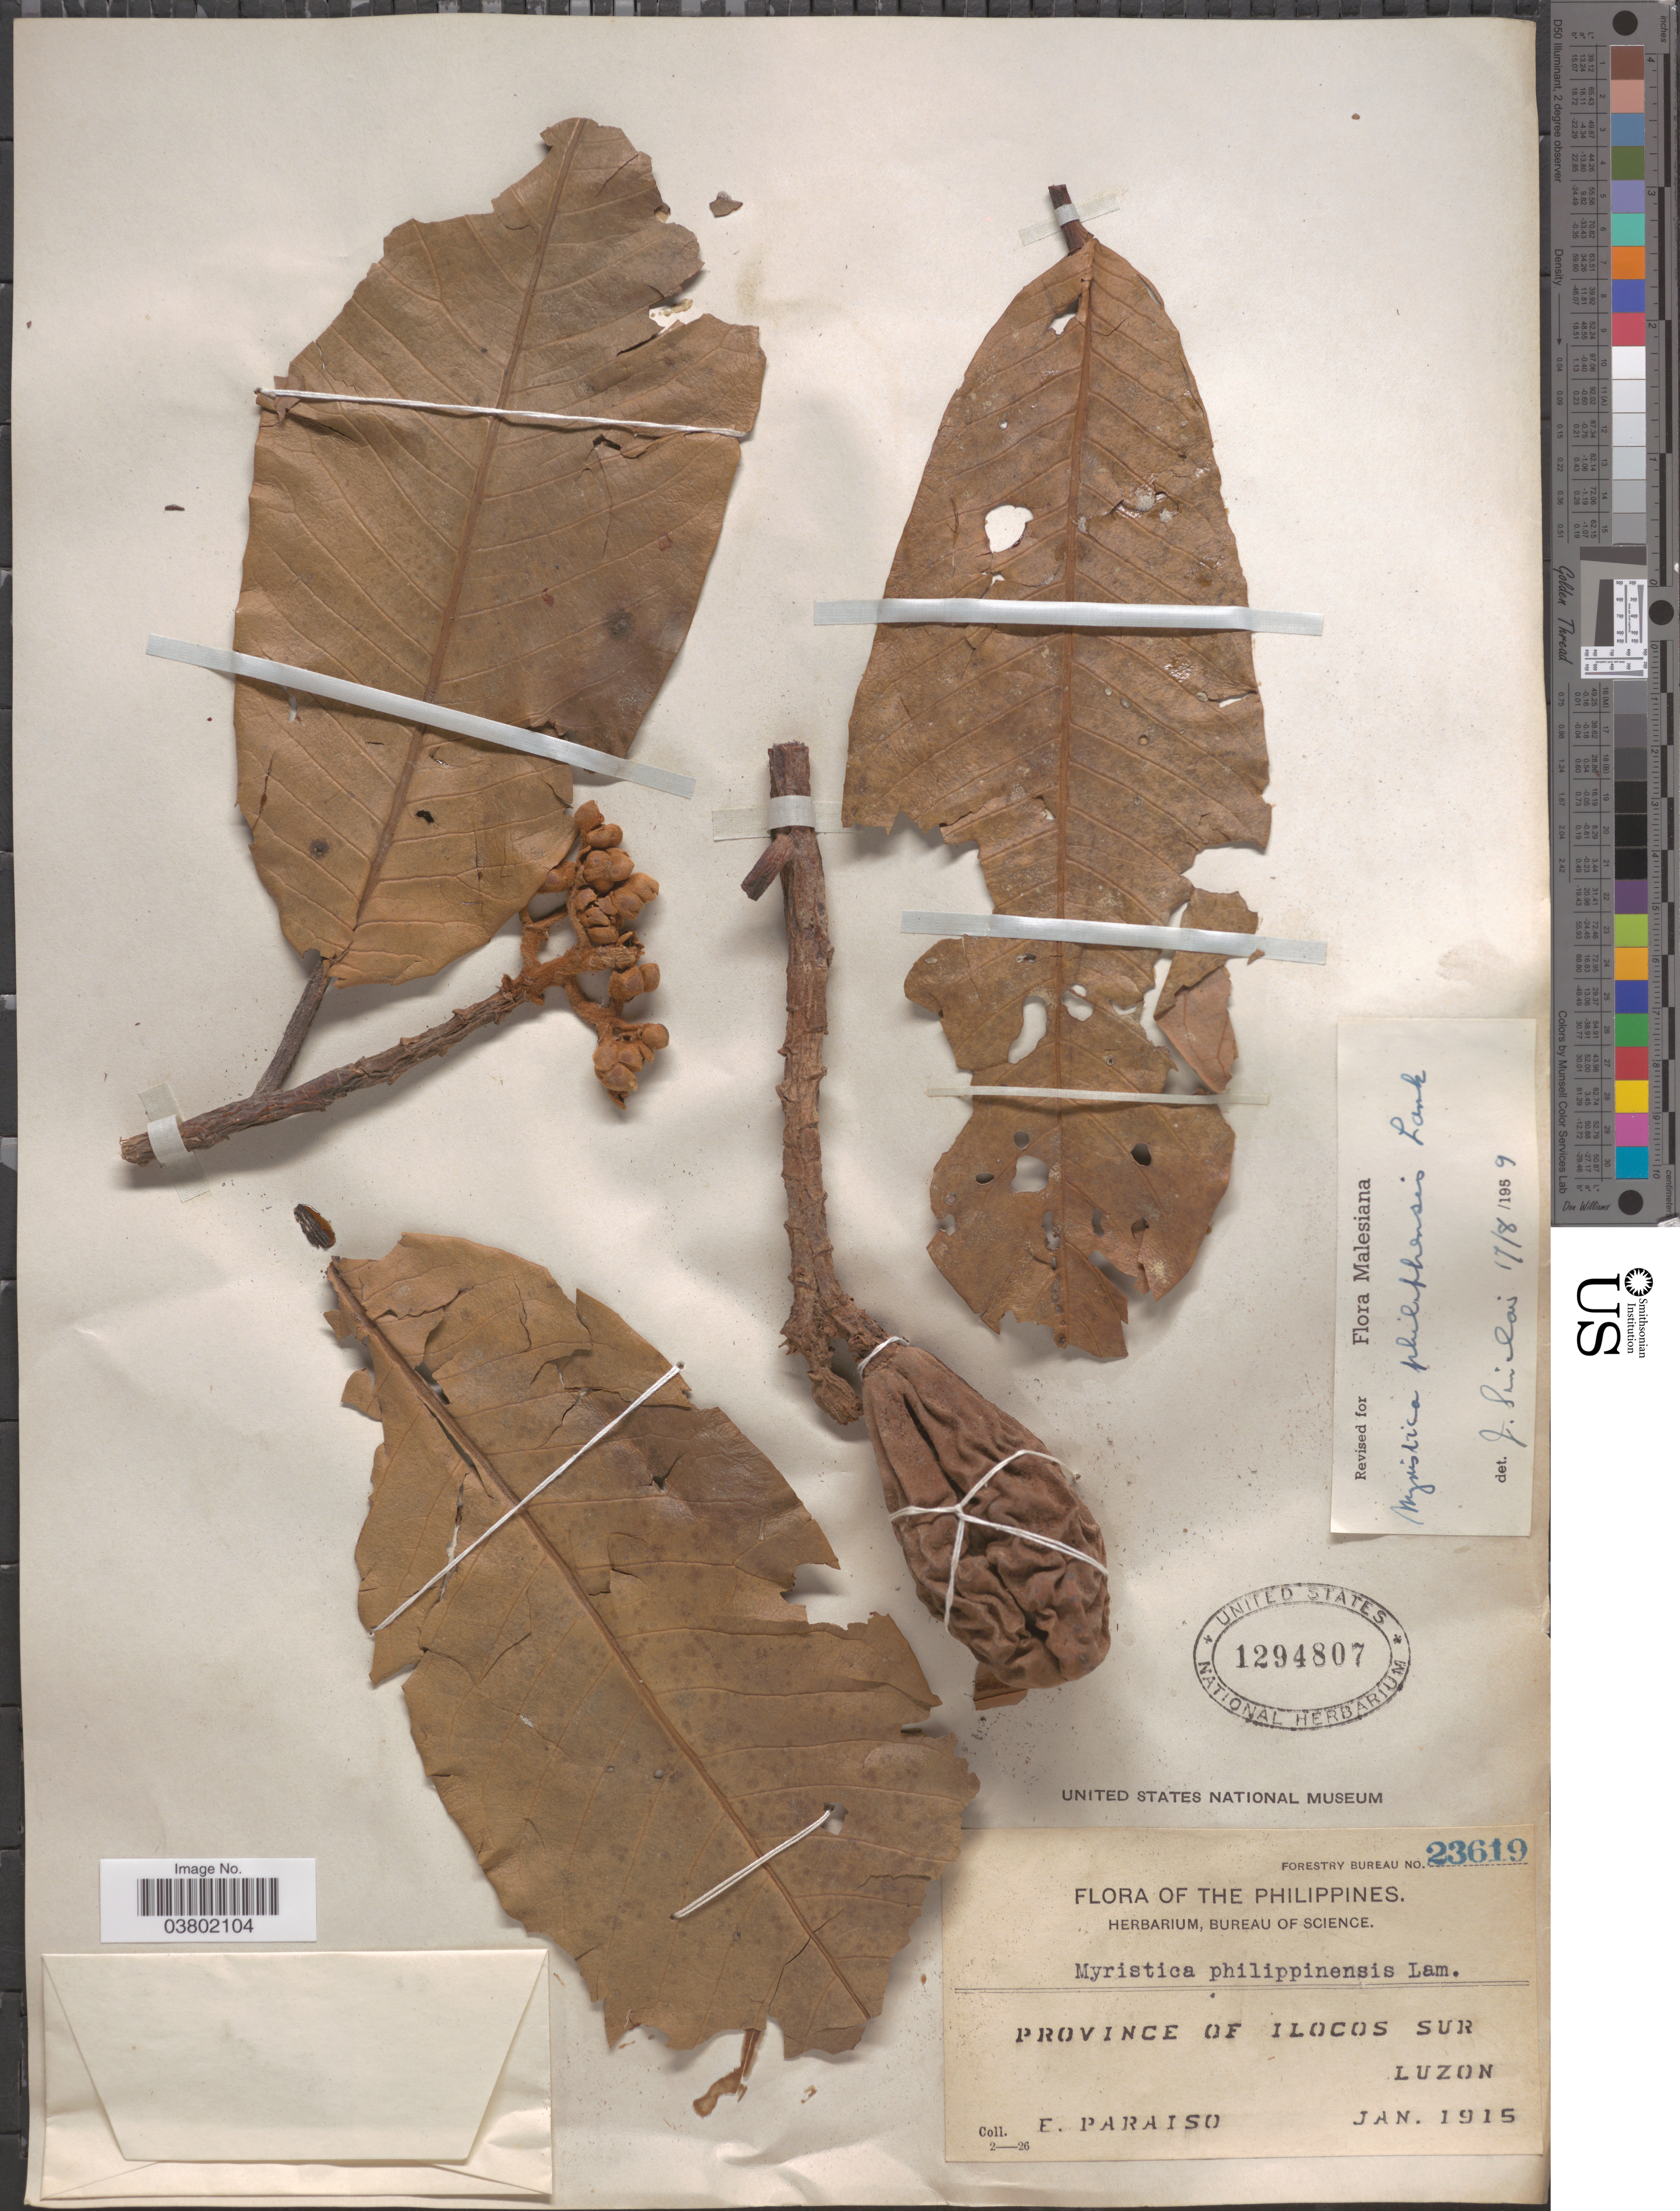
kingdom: Plantae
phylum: Tracheophyta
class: Magnoliopsida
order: Magnoliales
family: Myristicaceae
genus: Myristica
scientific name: Myristica philippensis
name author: Lam.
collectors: E. Paraiso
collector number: Forestry Bureau 23619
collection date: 1915-01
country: Philippines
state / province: Ilocos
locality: Province of Ilocos Sur, Luzon.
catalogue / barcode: US 1294807